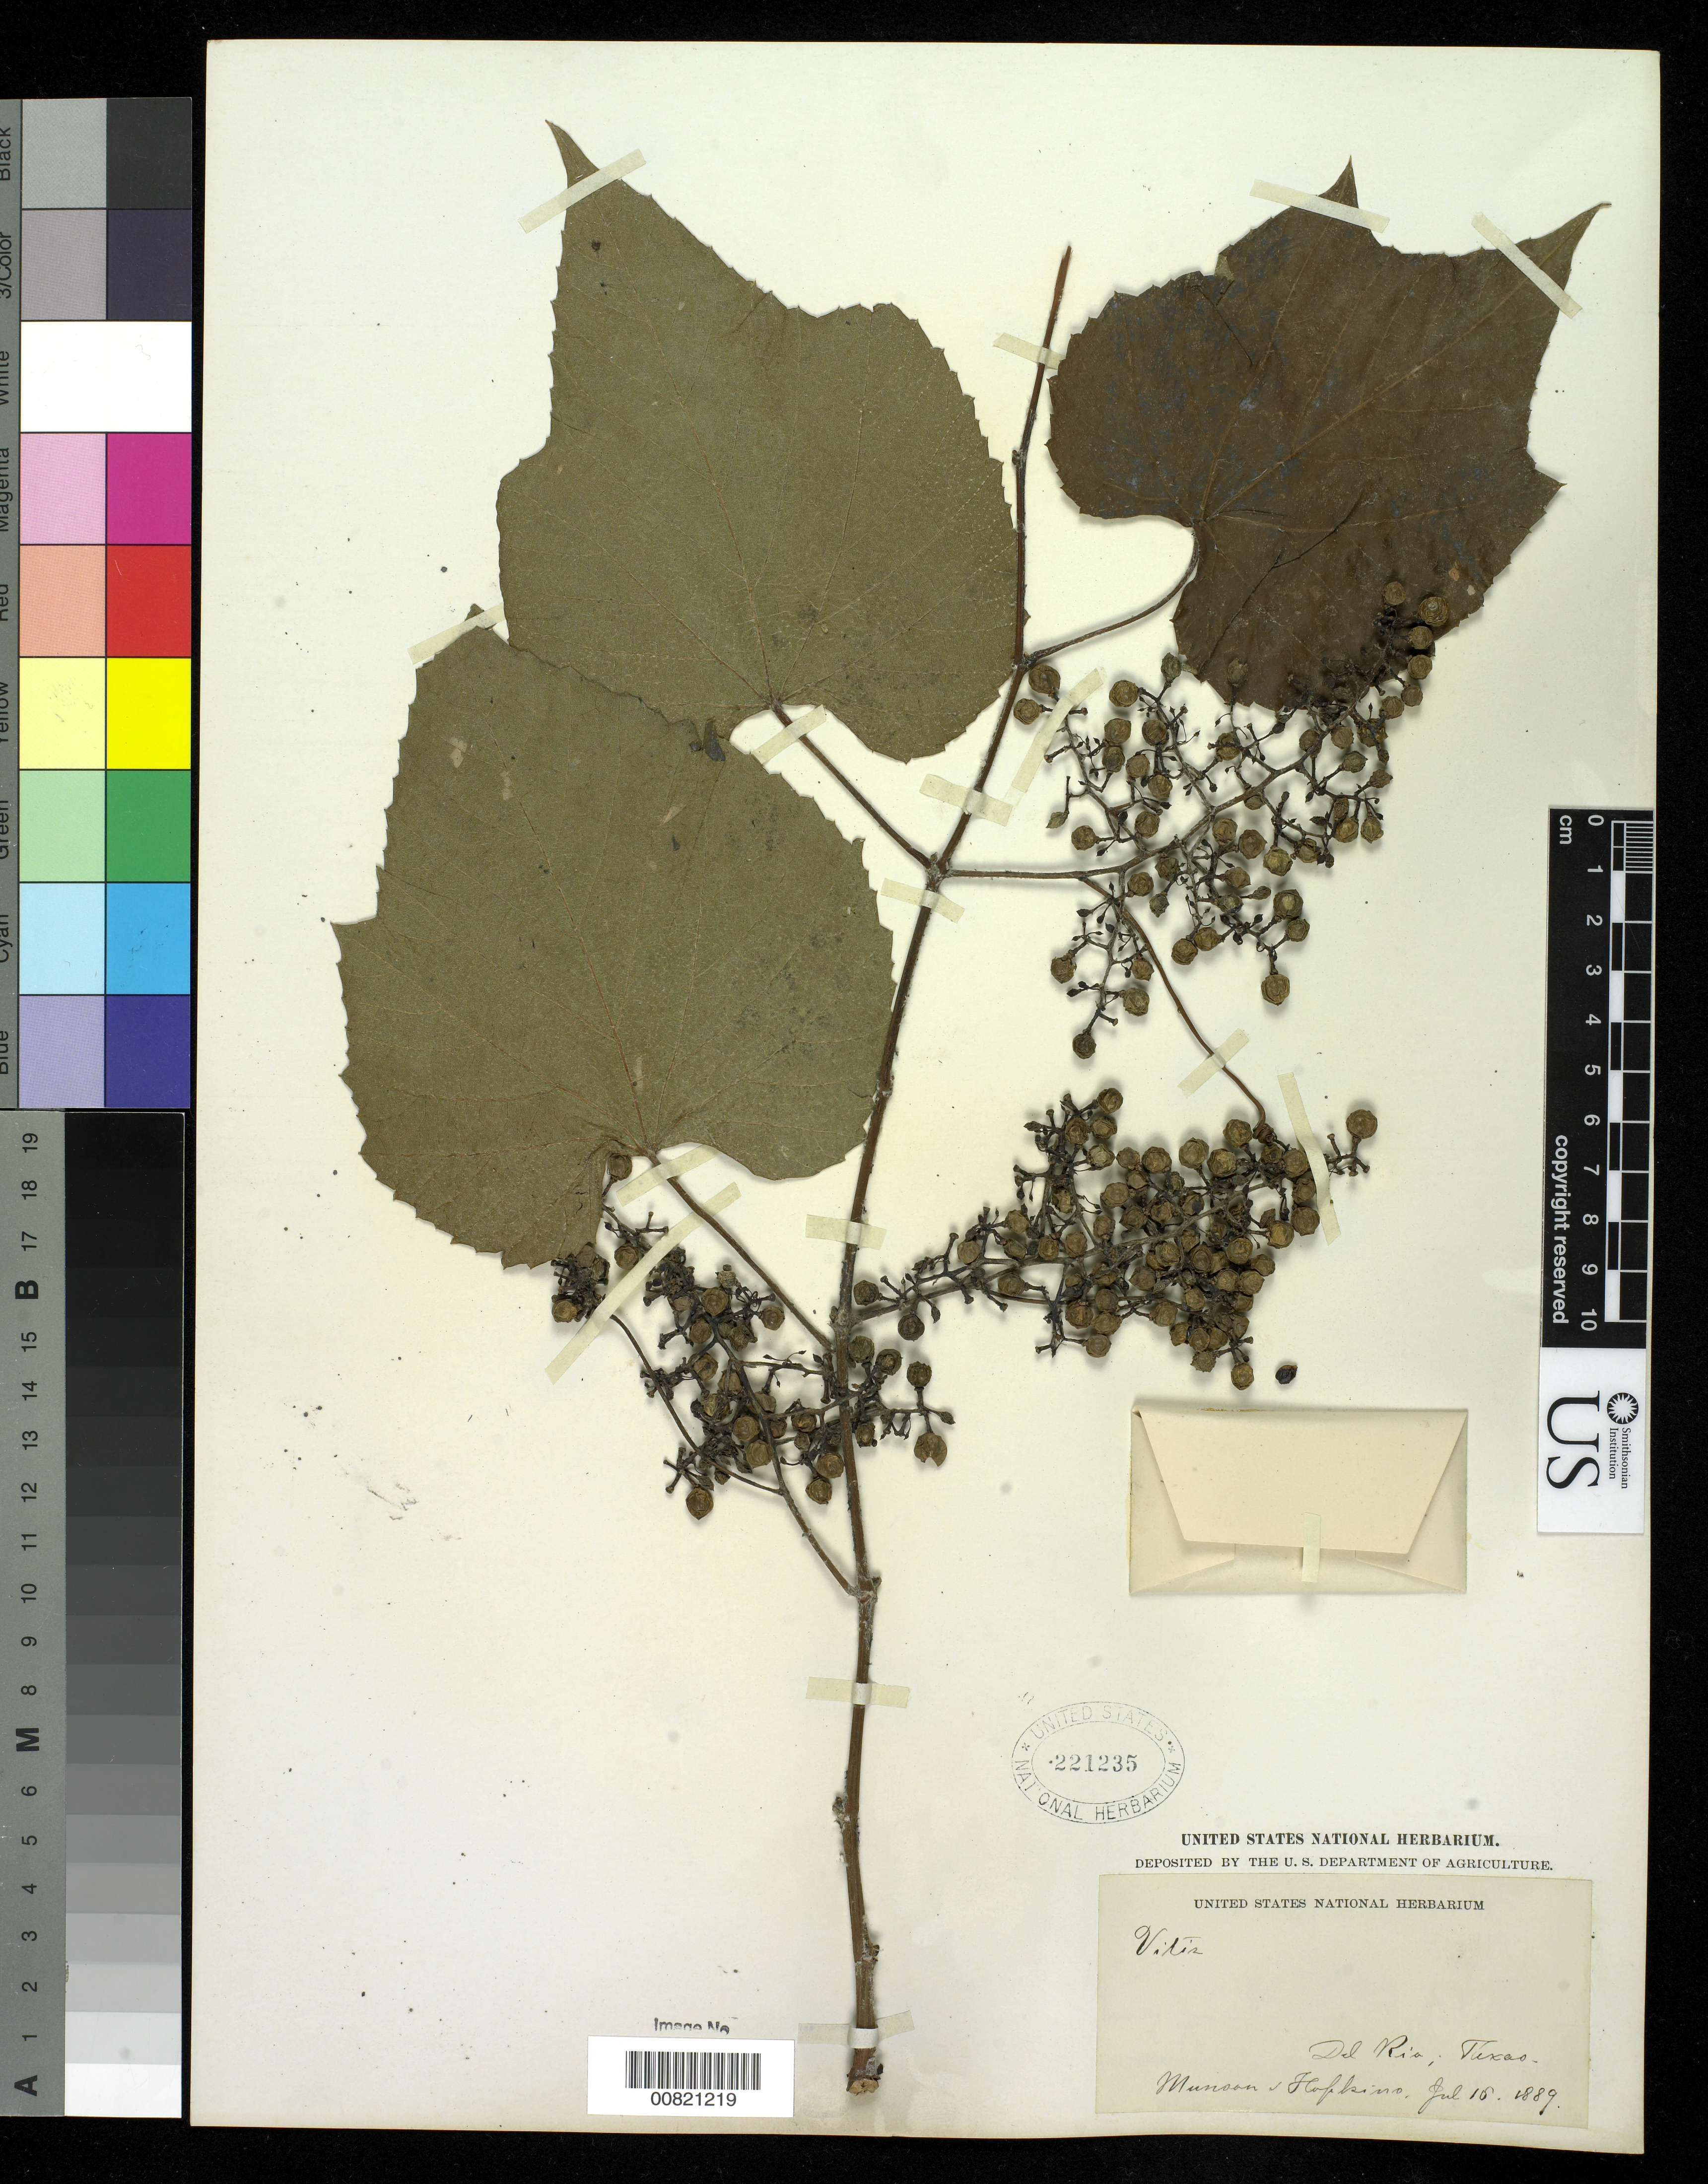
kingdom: Plantae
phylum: Tracheophyta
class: Magnoliopsida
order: Vitales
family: Vitaceae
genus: Vitis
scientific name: Vitis sp.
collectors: T. V. Munson & -. Hopkins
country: United States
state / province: Texas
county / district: Del Rio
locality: Del Rio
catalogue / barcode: US 221235